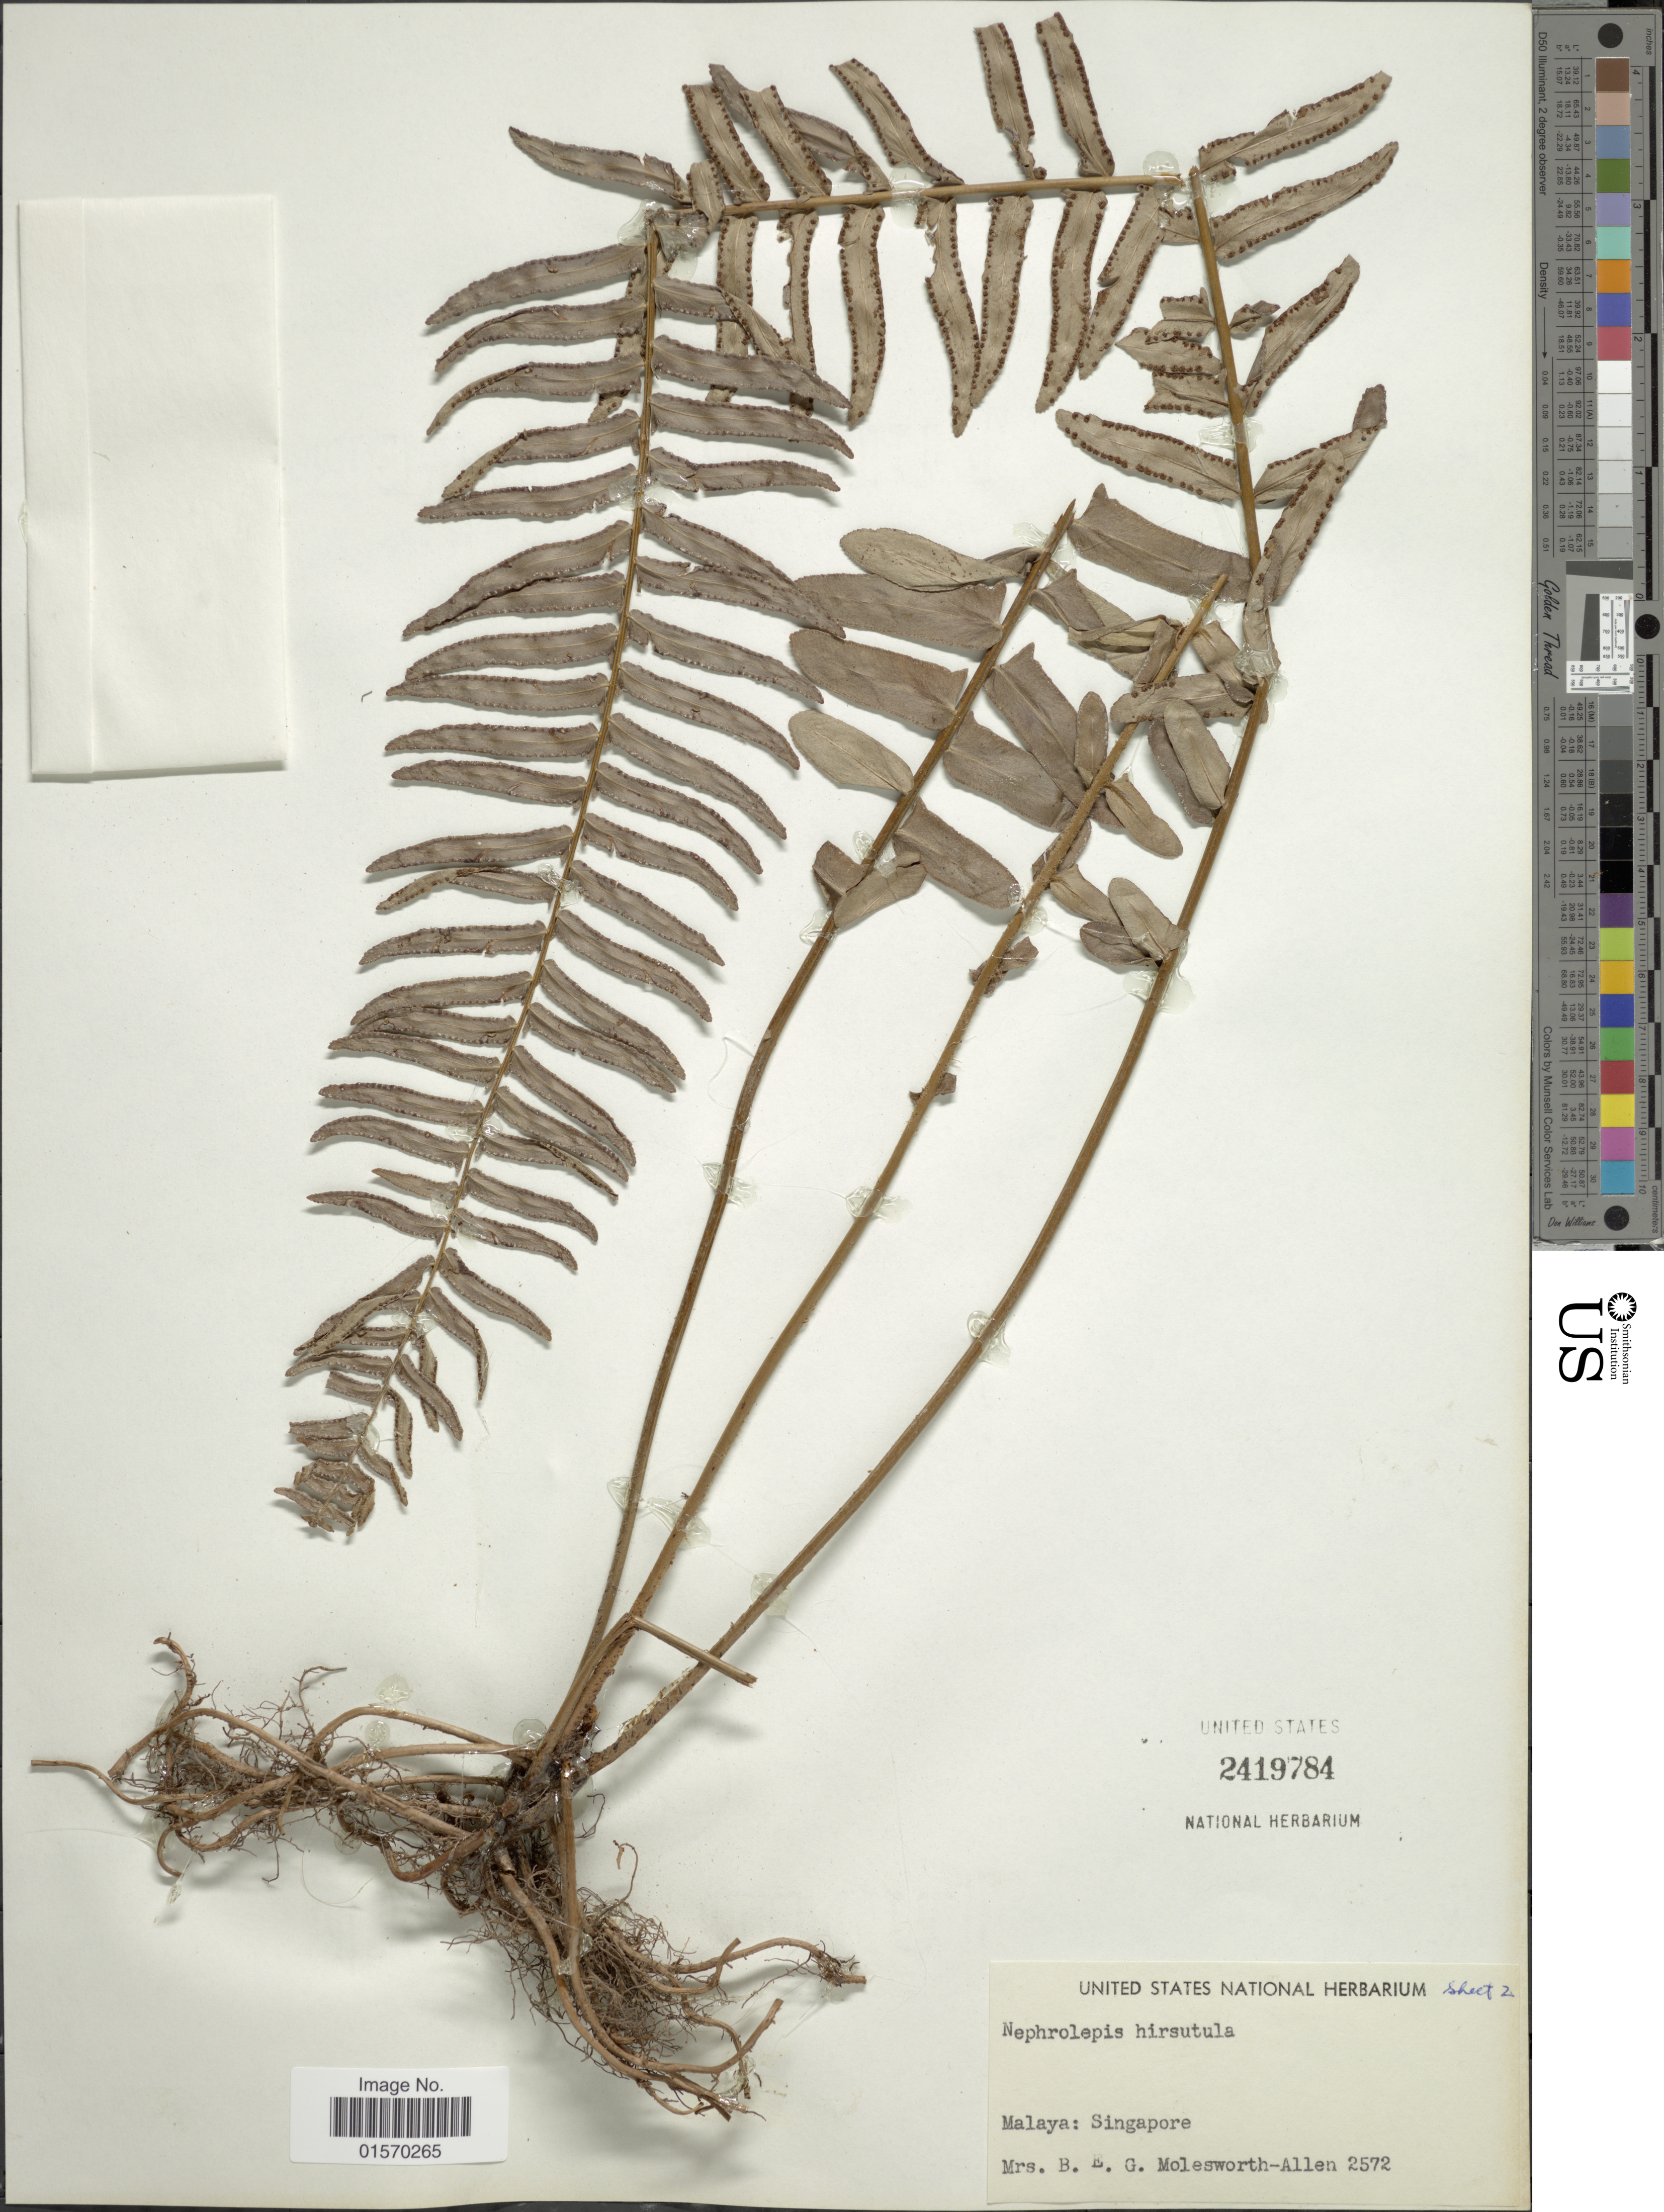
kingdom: Plantae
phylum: Tracheophyta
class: Polypodiopsida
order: Polypodiales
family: Nephrolepidaceae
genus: Nephrolepis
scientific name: Nephrolepis multiflora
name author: (Roxb.) F.M. Jarrett ex C.V. Morton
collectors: Mrs. B. E. G. Molesworth-Allen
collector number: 2572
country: Singapore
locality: Malaya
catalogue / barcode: US 2419784